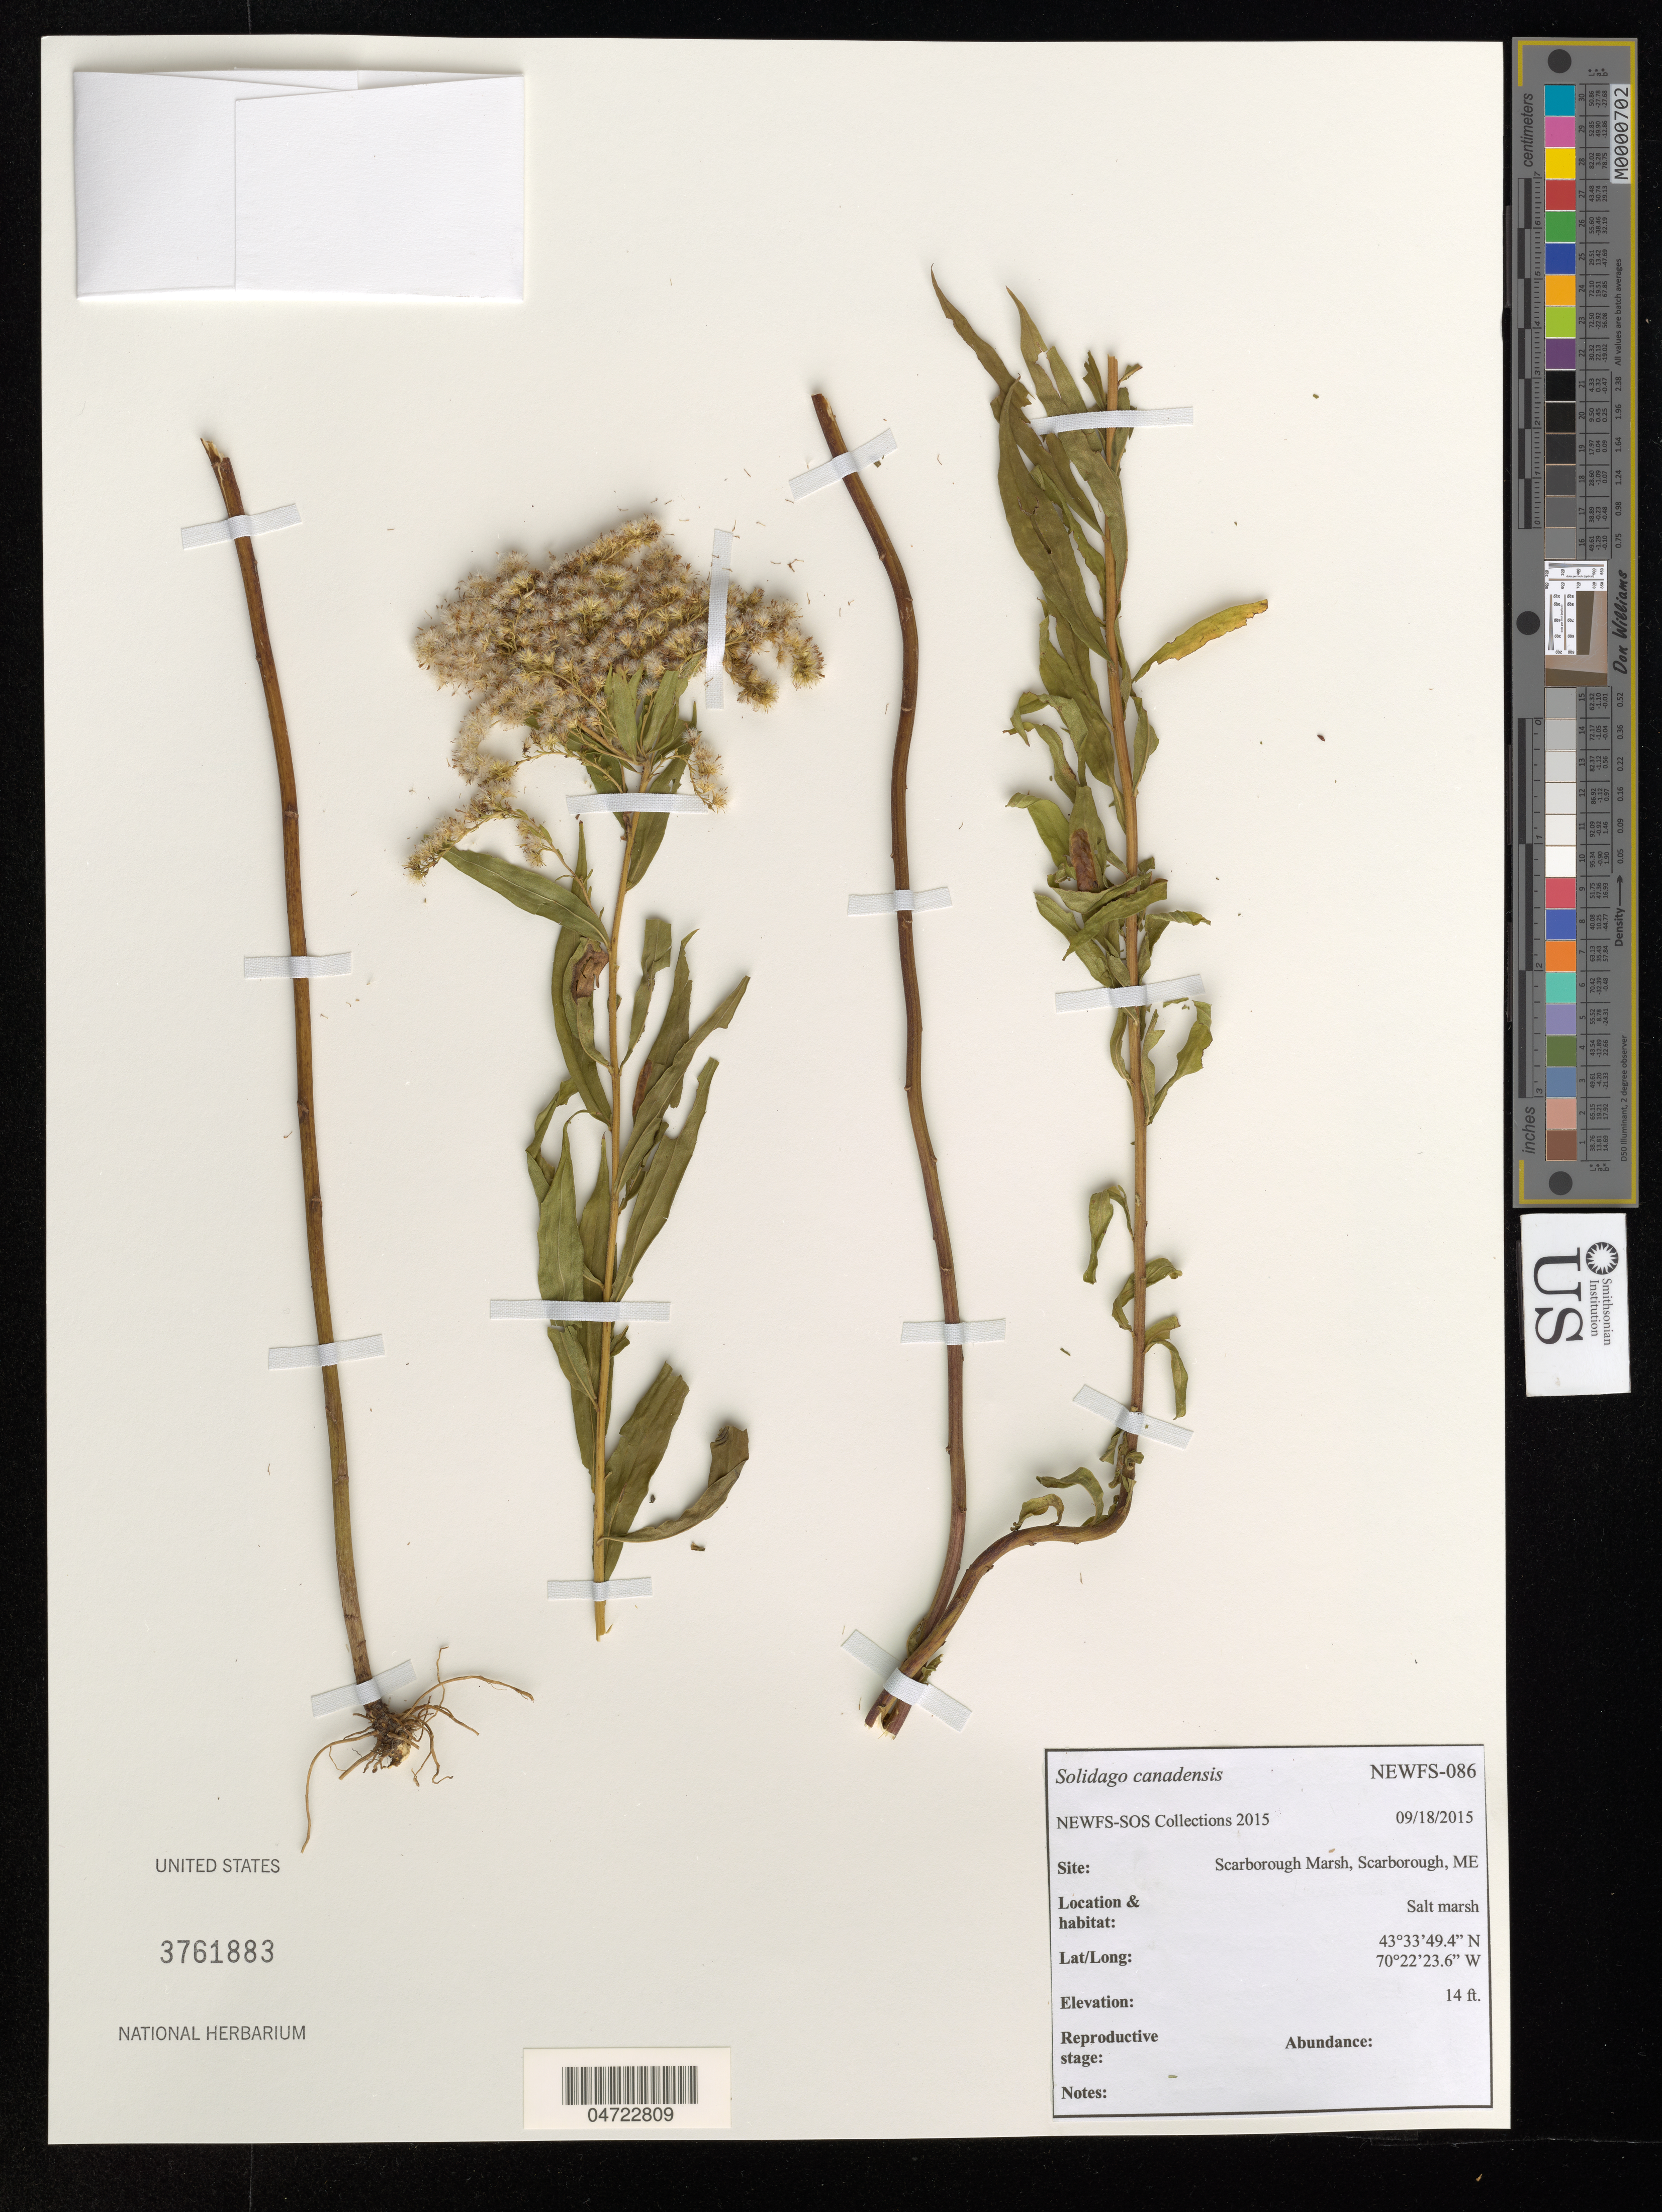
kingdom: Plantae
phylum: Tracheophyta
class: Magnoliopsida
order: Asterales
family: Asteraceae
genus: Solidago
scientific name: Solidago canadensis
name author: L.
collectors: NEWFS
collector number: NEWFS-086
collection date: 2015-09-18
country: United States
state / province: Maine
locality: Scarborough Marsh, Scarborough.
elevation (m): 4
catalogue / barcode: US 3761883